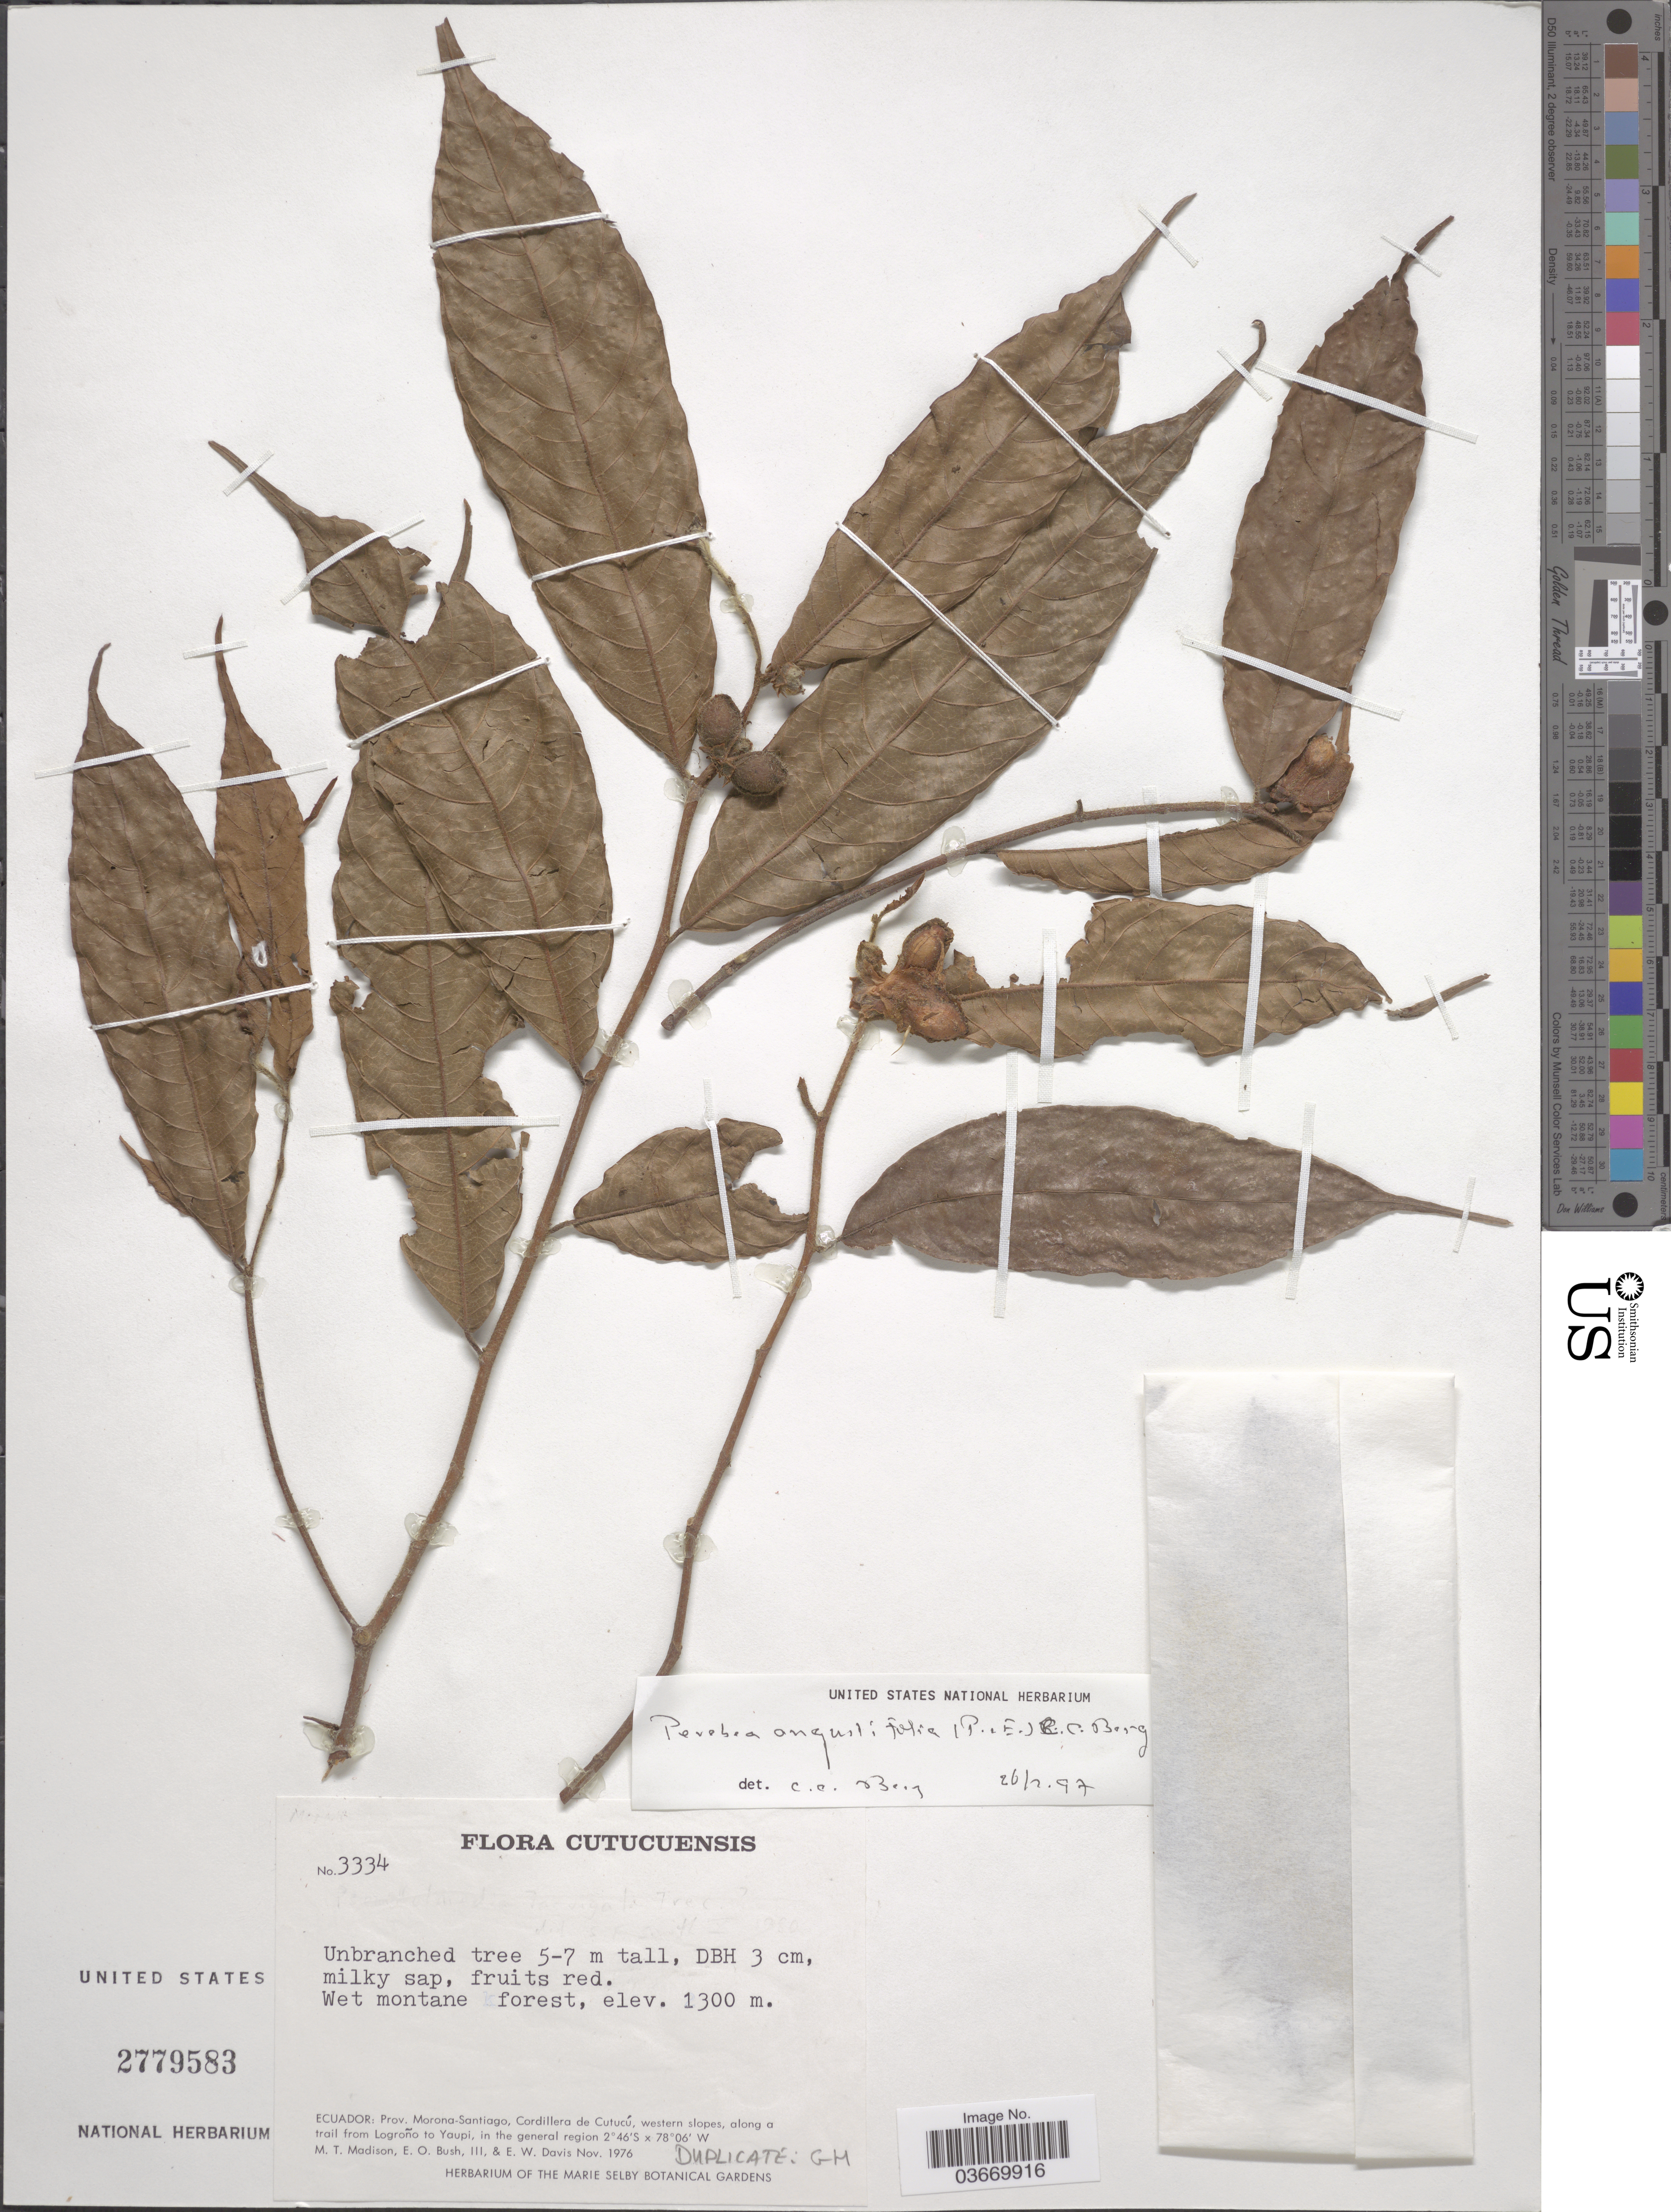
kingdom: Plantae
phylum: Tracheophyta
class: Magnoliopsida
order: Rosales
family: Moraceae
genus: Perebea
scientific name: Perebea angustifolia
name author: (Poepp. & Endl.) C.C. Berg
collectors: M. T. Madison, E. O. Bush & E. W. Davis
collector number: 3334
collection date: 1976-11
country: Ecuador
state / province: Morona-Santiago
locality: Cutucuensis. Cordillera de Cutucú, western slopes, along a trail from Logroño to Yaupi, in the general region.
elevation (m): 1300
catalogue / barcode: US 2779583